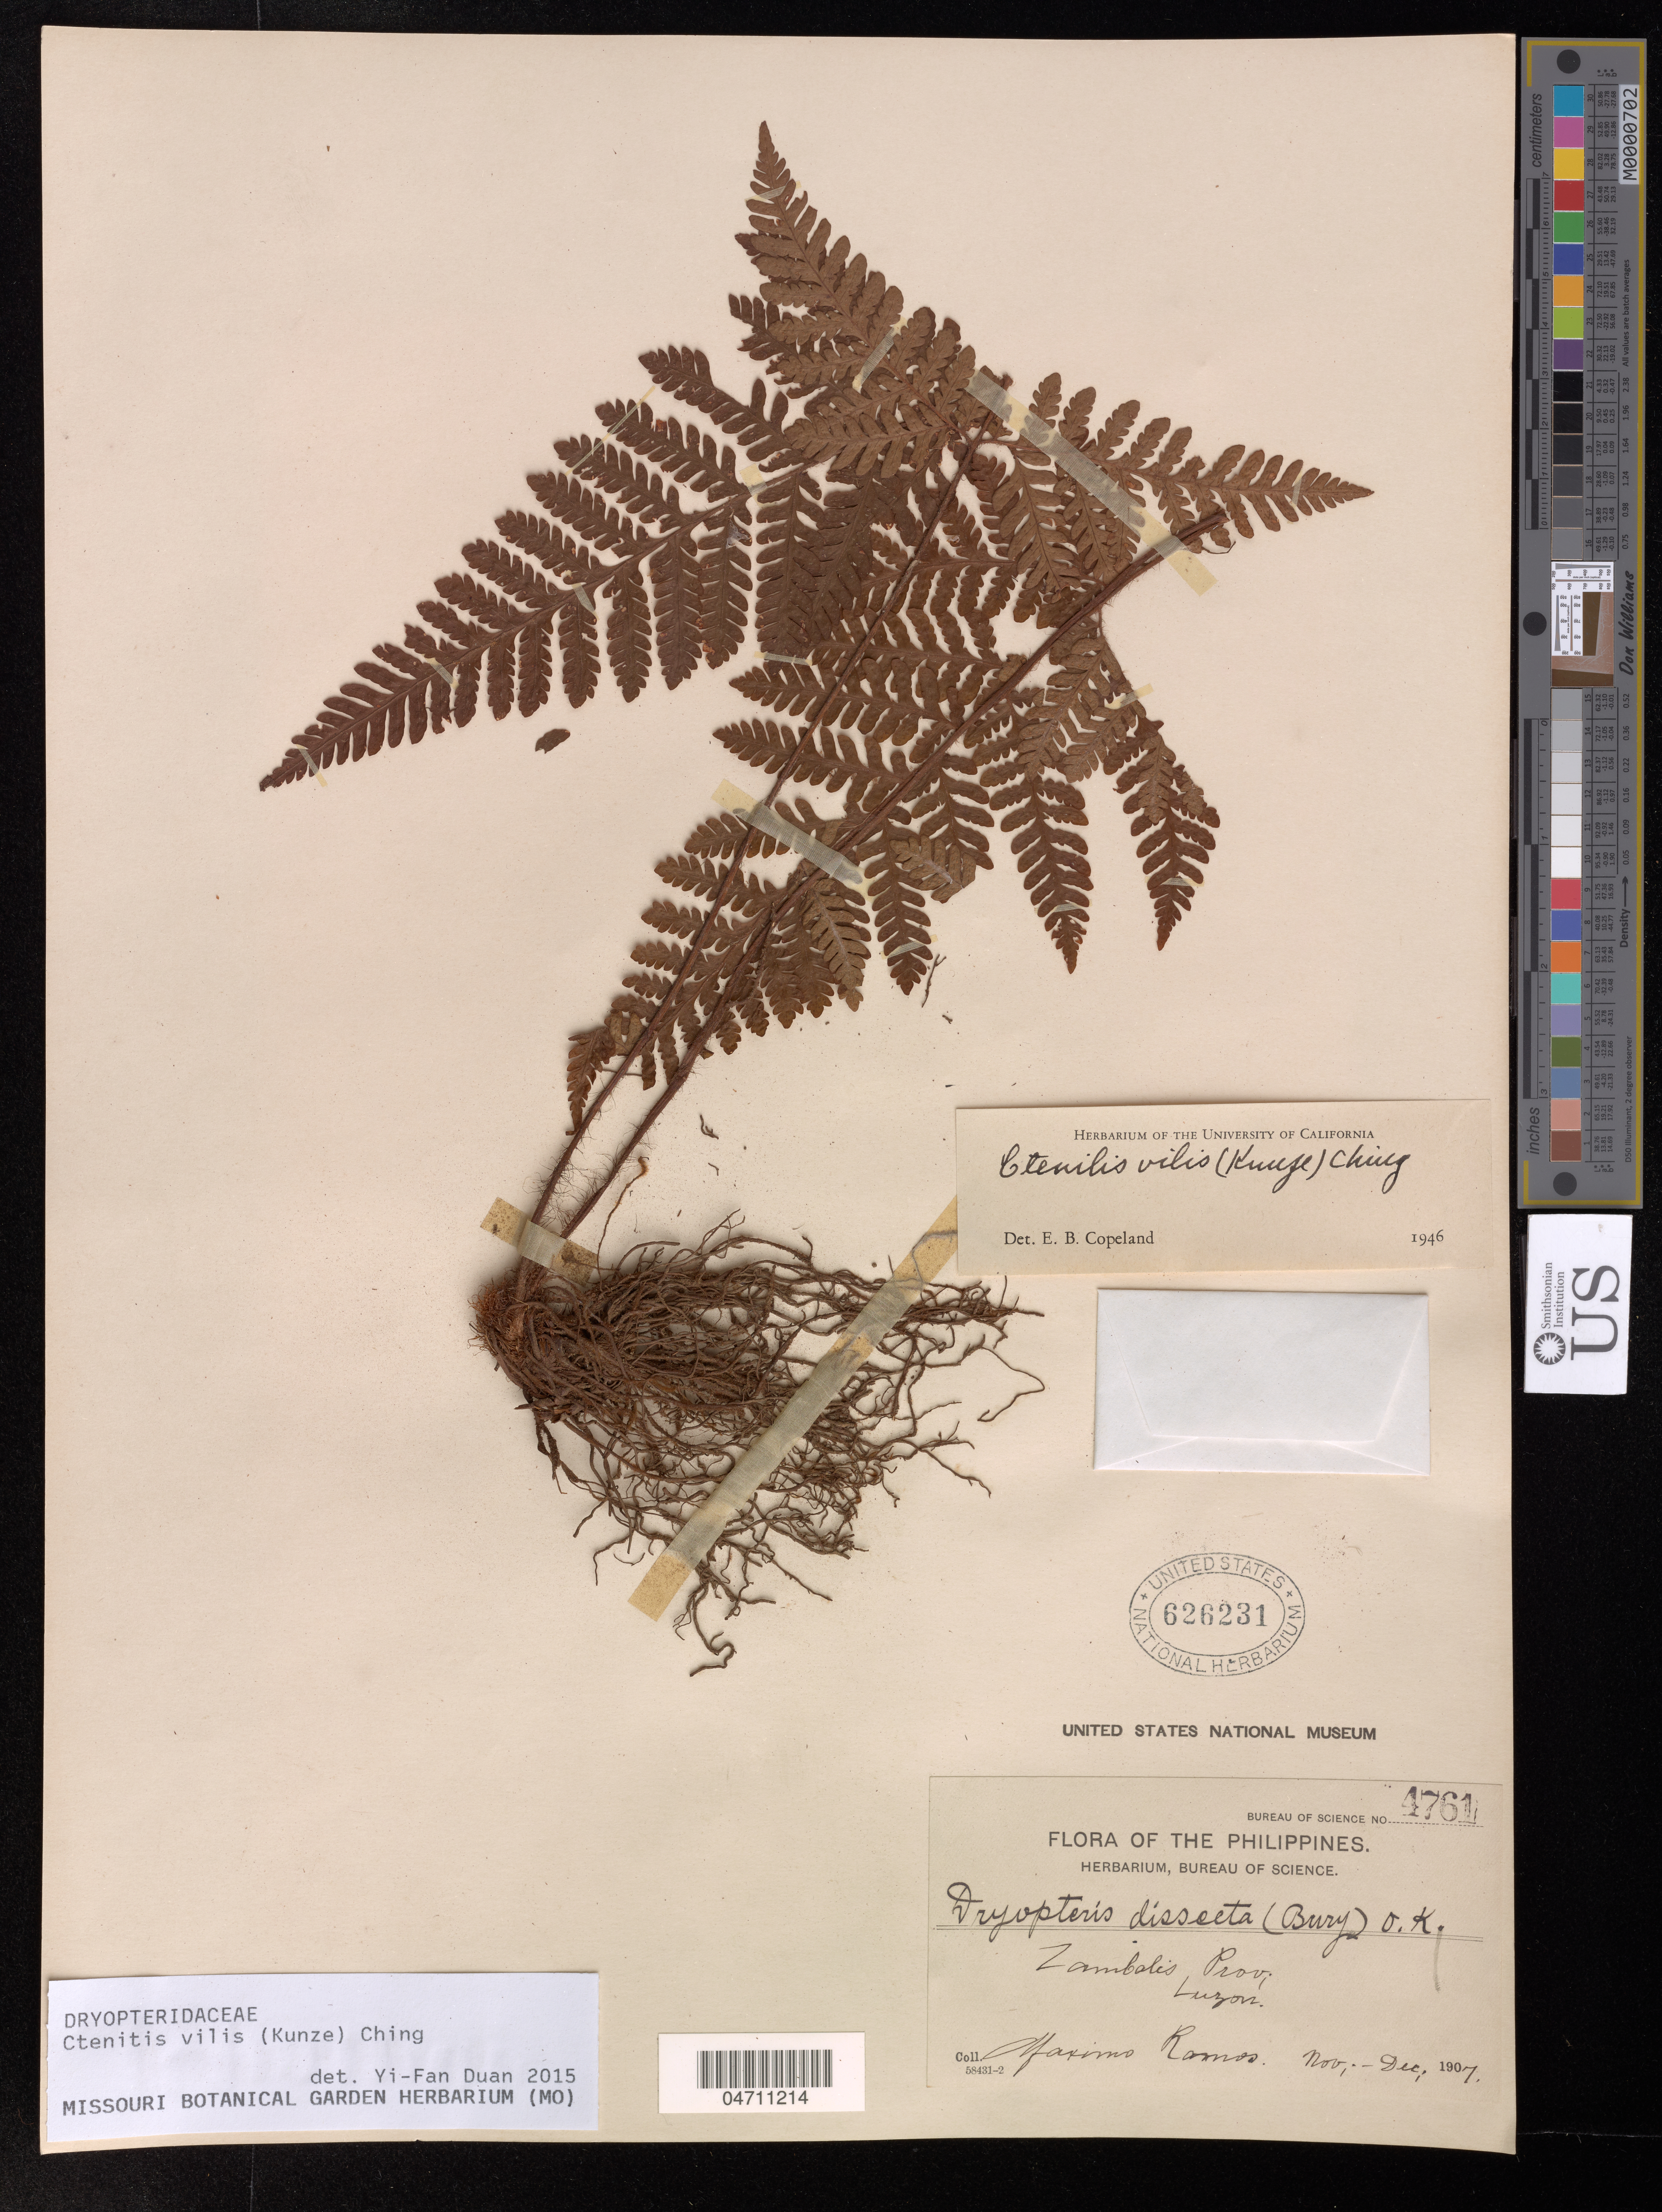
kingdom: Plantae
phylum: Tracheophyta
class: Polypodiopsida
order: Polypodiales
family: Dryopteridaceae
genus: Dryopteris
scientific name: Dryopteris dissecta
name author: (G. Forst.) Kuntze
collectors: M. Ramos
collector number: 4761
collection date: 1907-11/1907-12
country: Philippines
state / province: Zamboanga Peninsula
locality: Prov; Luzon.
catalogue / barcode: US 626231